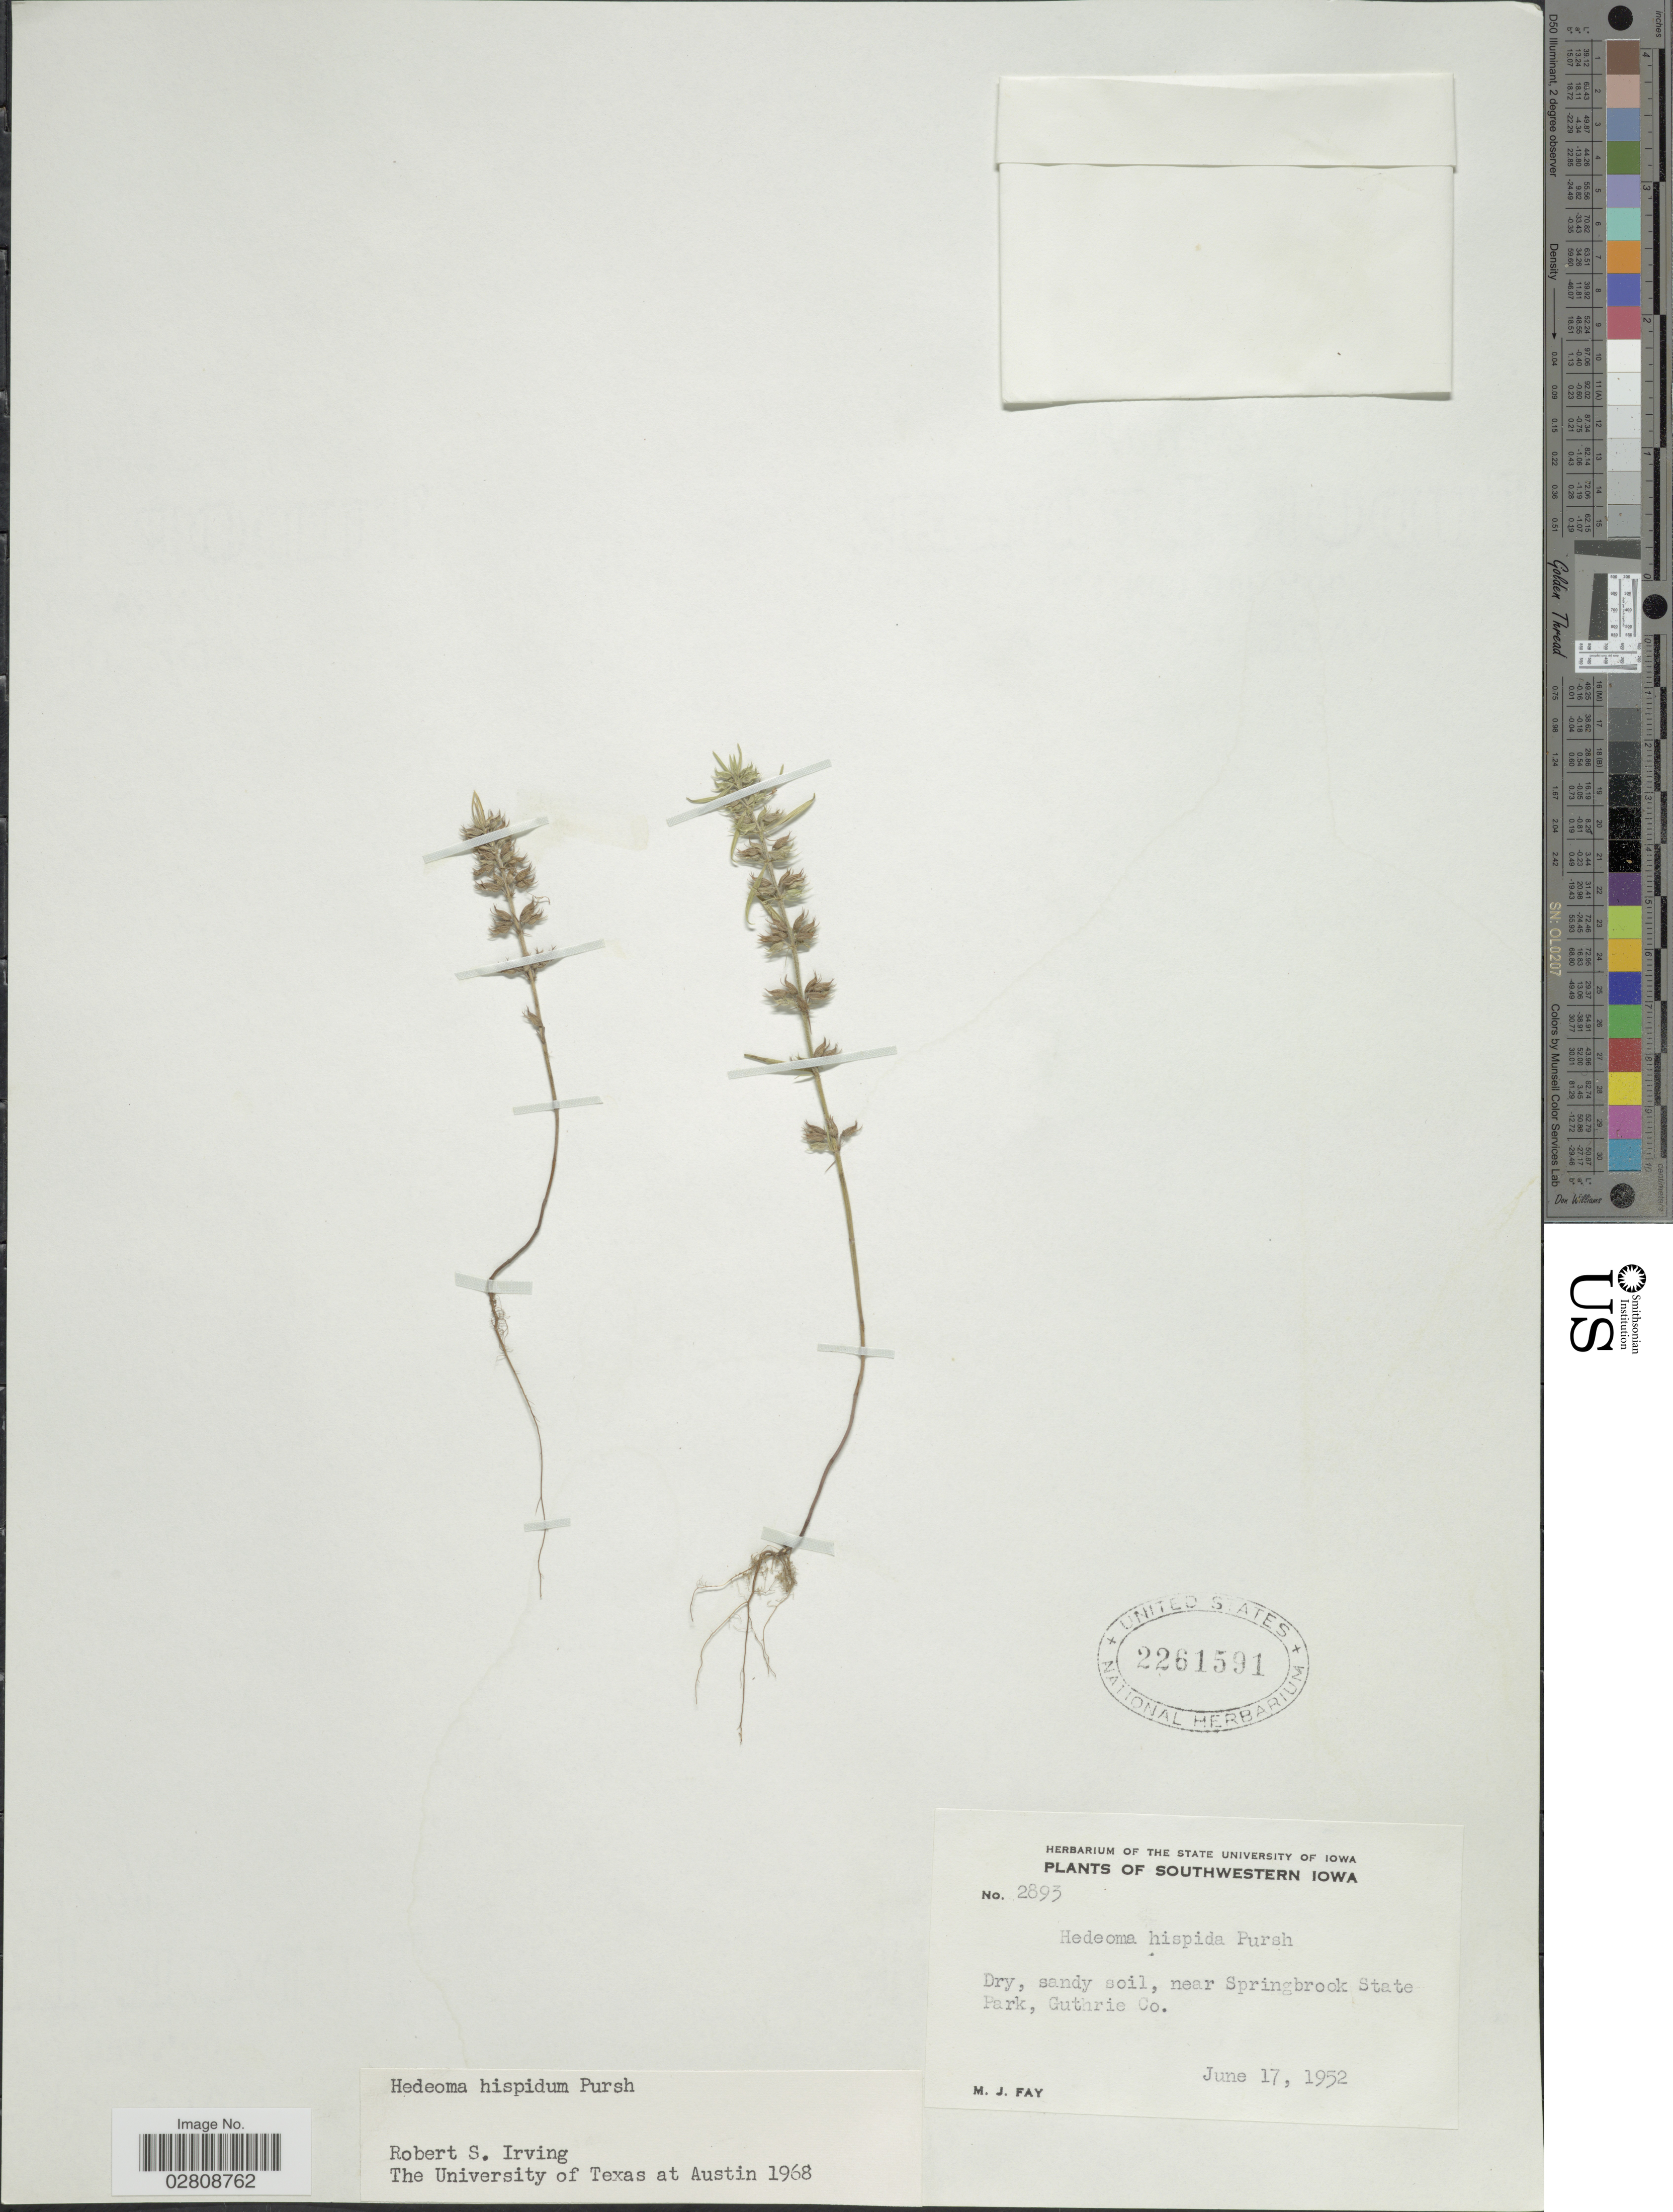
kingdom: Plantae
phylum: Tracheophyta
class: Magnoliopsida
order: Lamiales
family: Lamiaceae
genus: Hedeoma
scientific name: Hedeoma hispida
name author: Pursh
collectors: M. Fay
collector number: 2893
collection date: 1952-06-17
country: United States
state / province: Iowa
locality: Southwestern Iowa. Dry, sandy soil, near Springbrook State Park, Guthrie Co.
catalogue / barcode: US 2261591